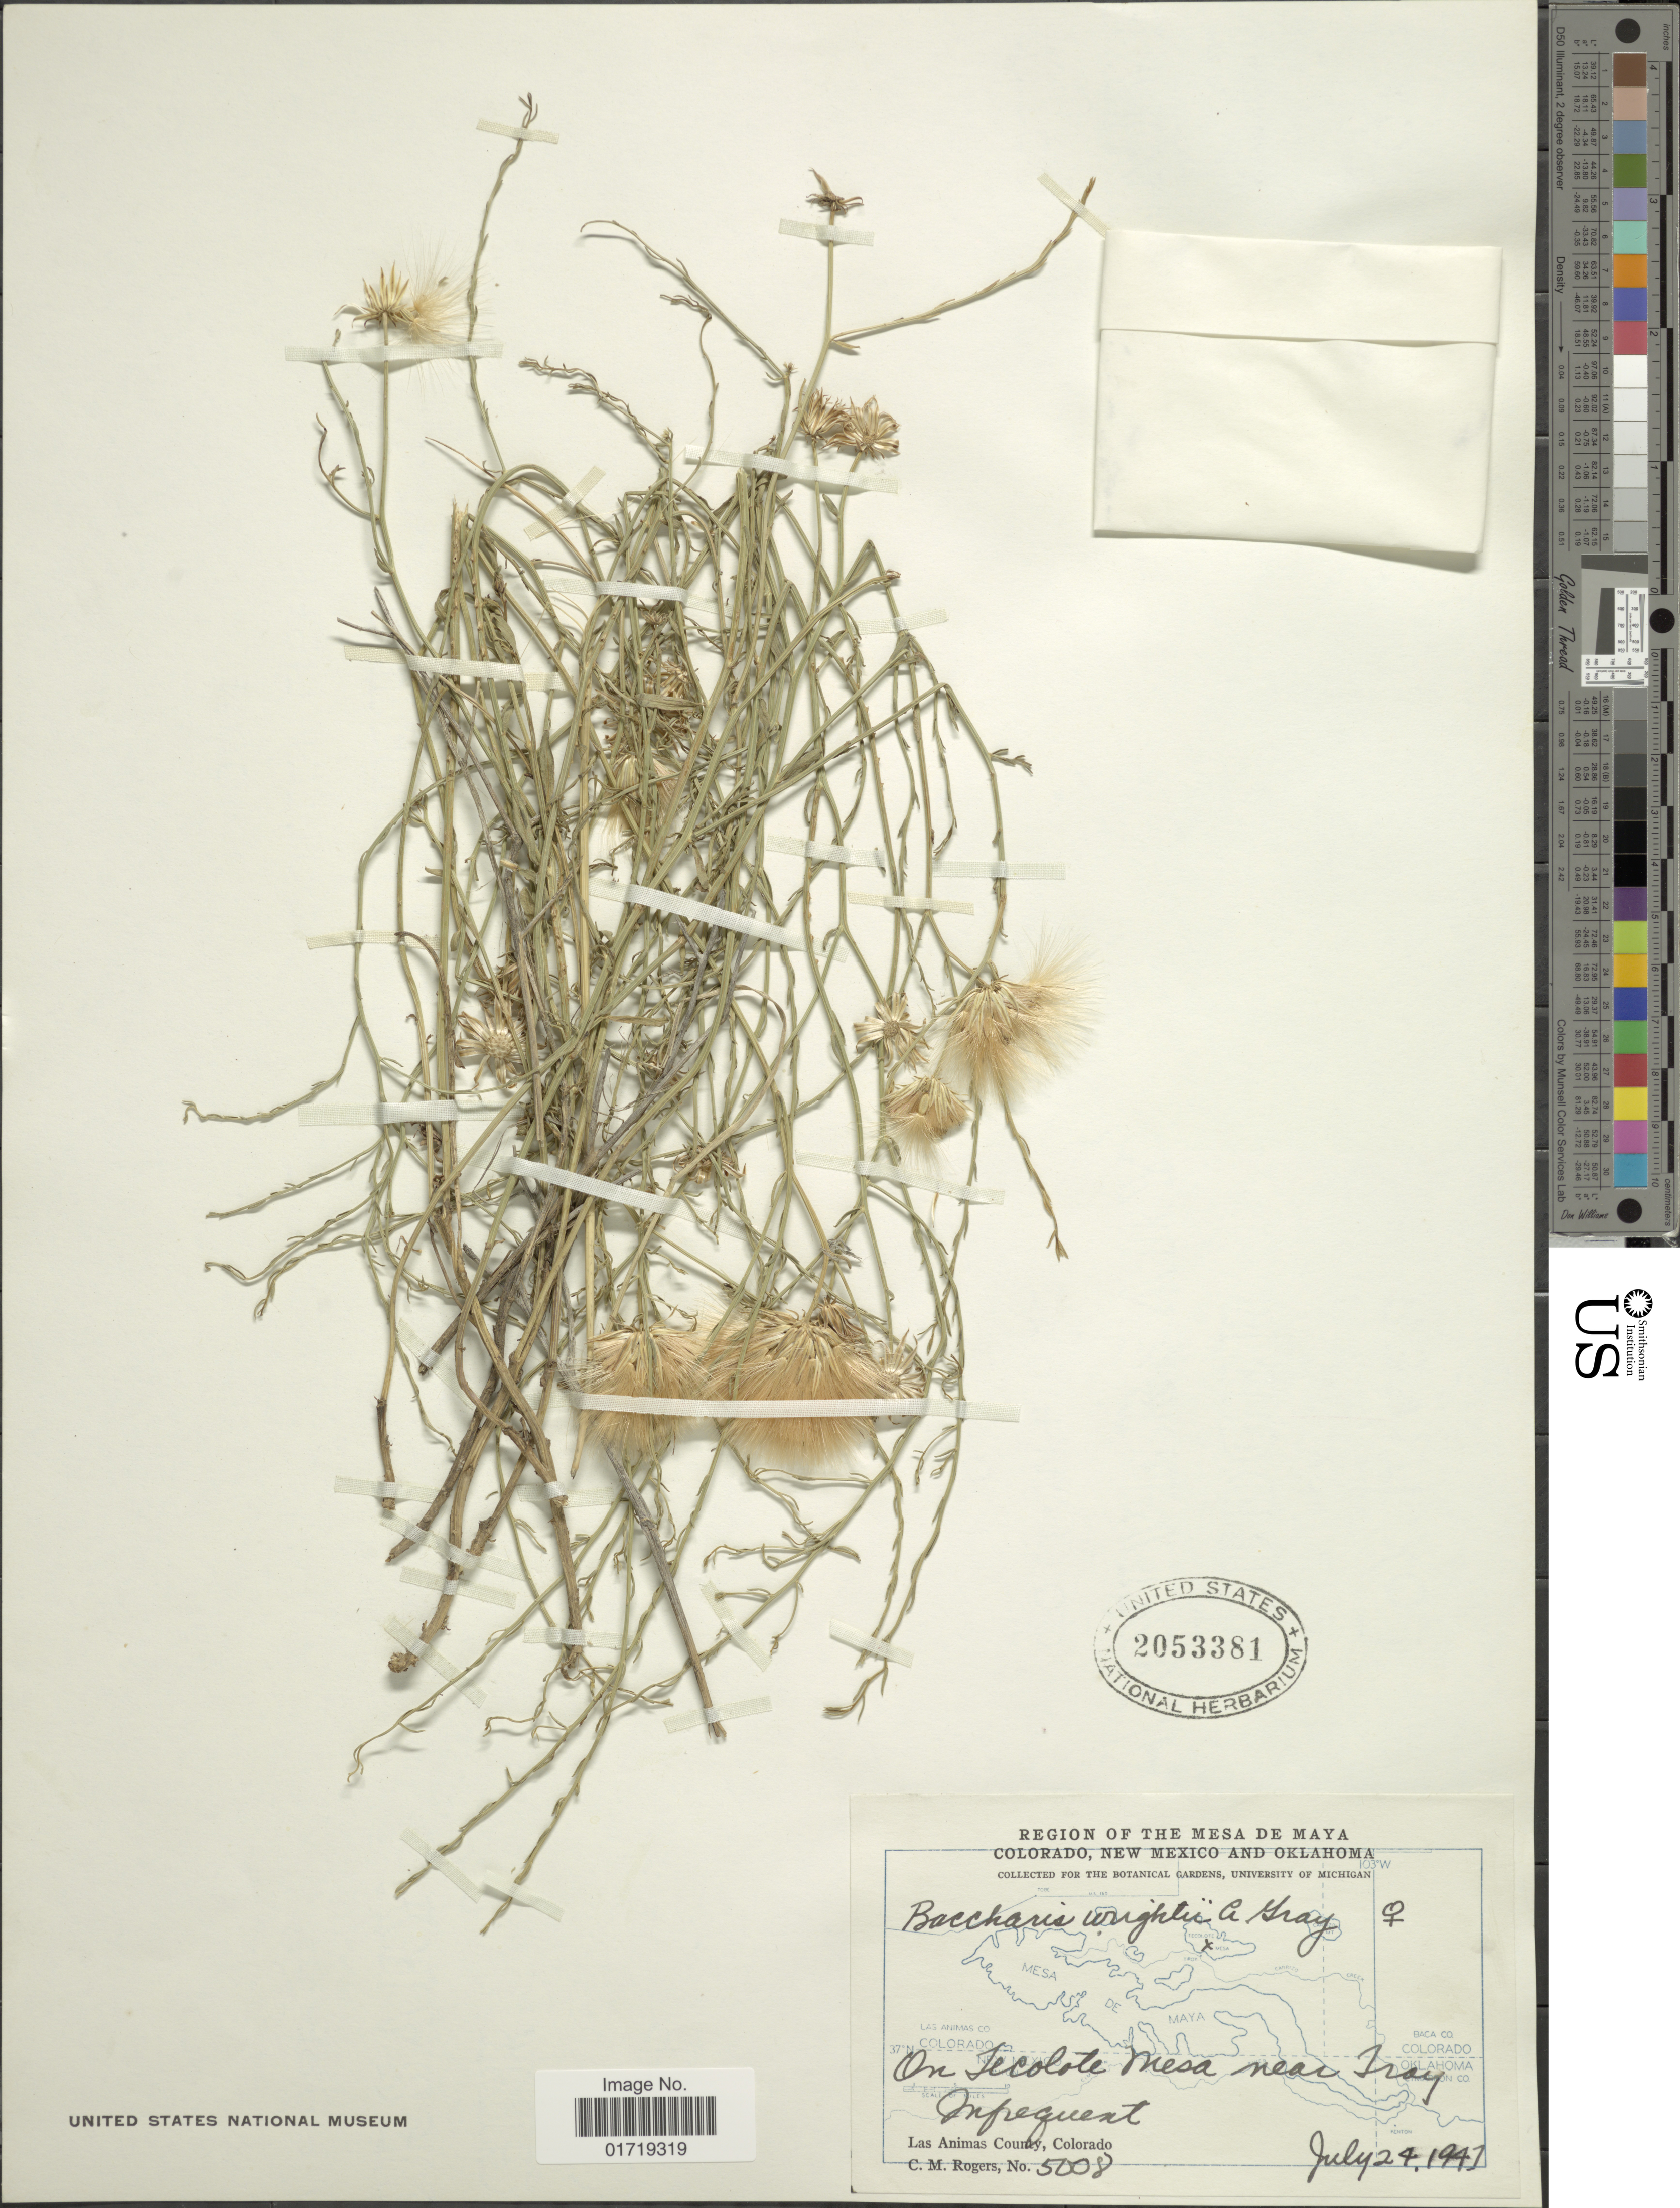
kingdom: Plantae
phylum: Tracheophyta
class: Magnoliopsida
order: Asterales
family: Asteraceae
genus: Baccharis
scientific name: Baccharis wrightii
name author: A. Gray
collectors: C. M. Rogers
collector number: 5008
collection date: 1941-07-24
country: United States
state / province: Colorado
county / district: Las Animas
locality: On Tecolote Mesa near Troy, Las Animas County, Colorado.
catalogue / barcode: US 2053381